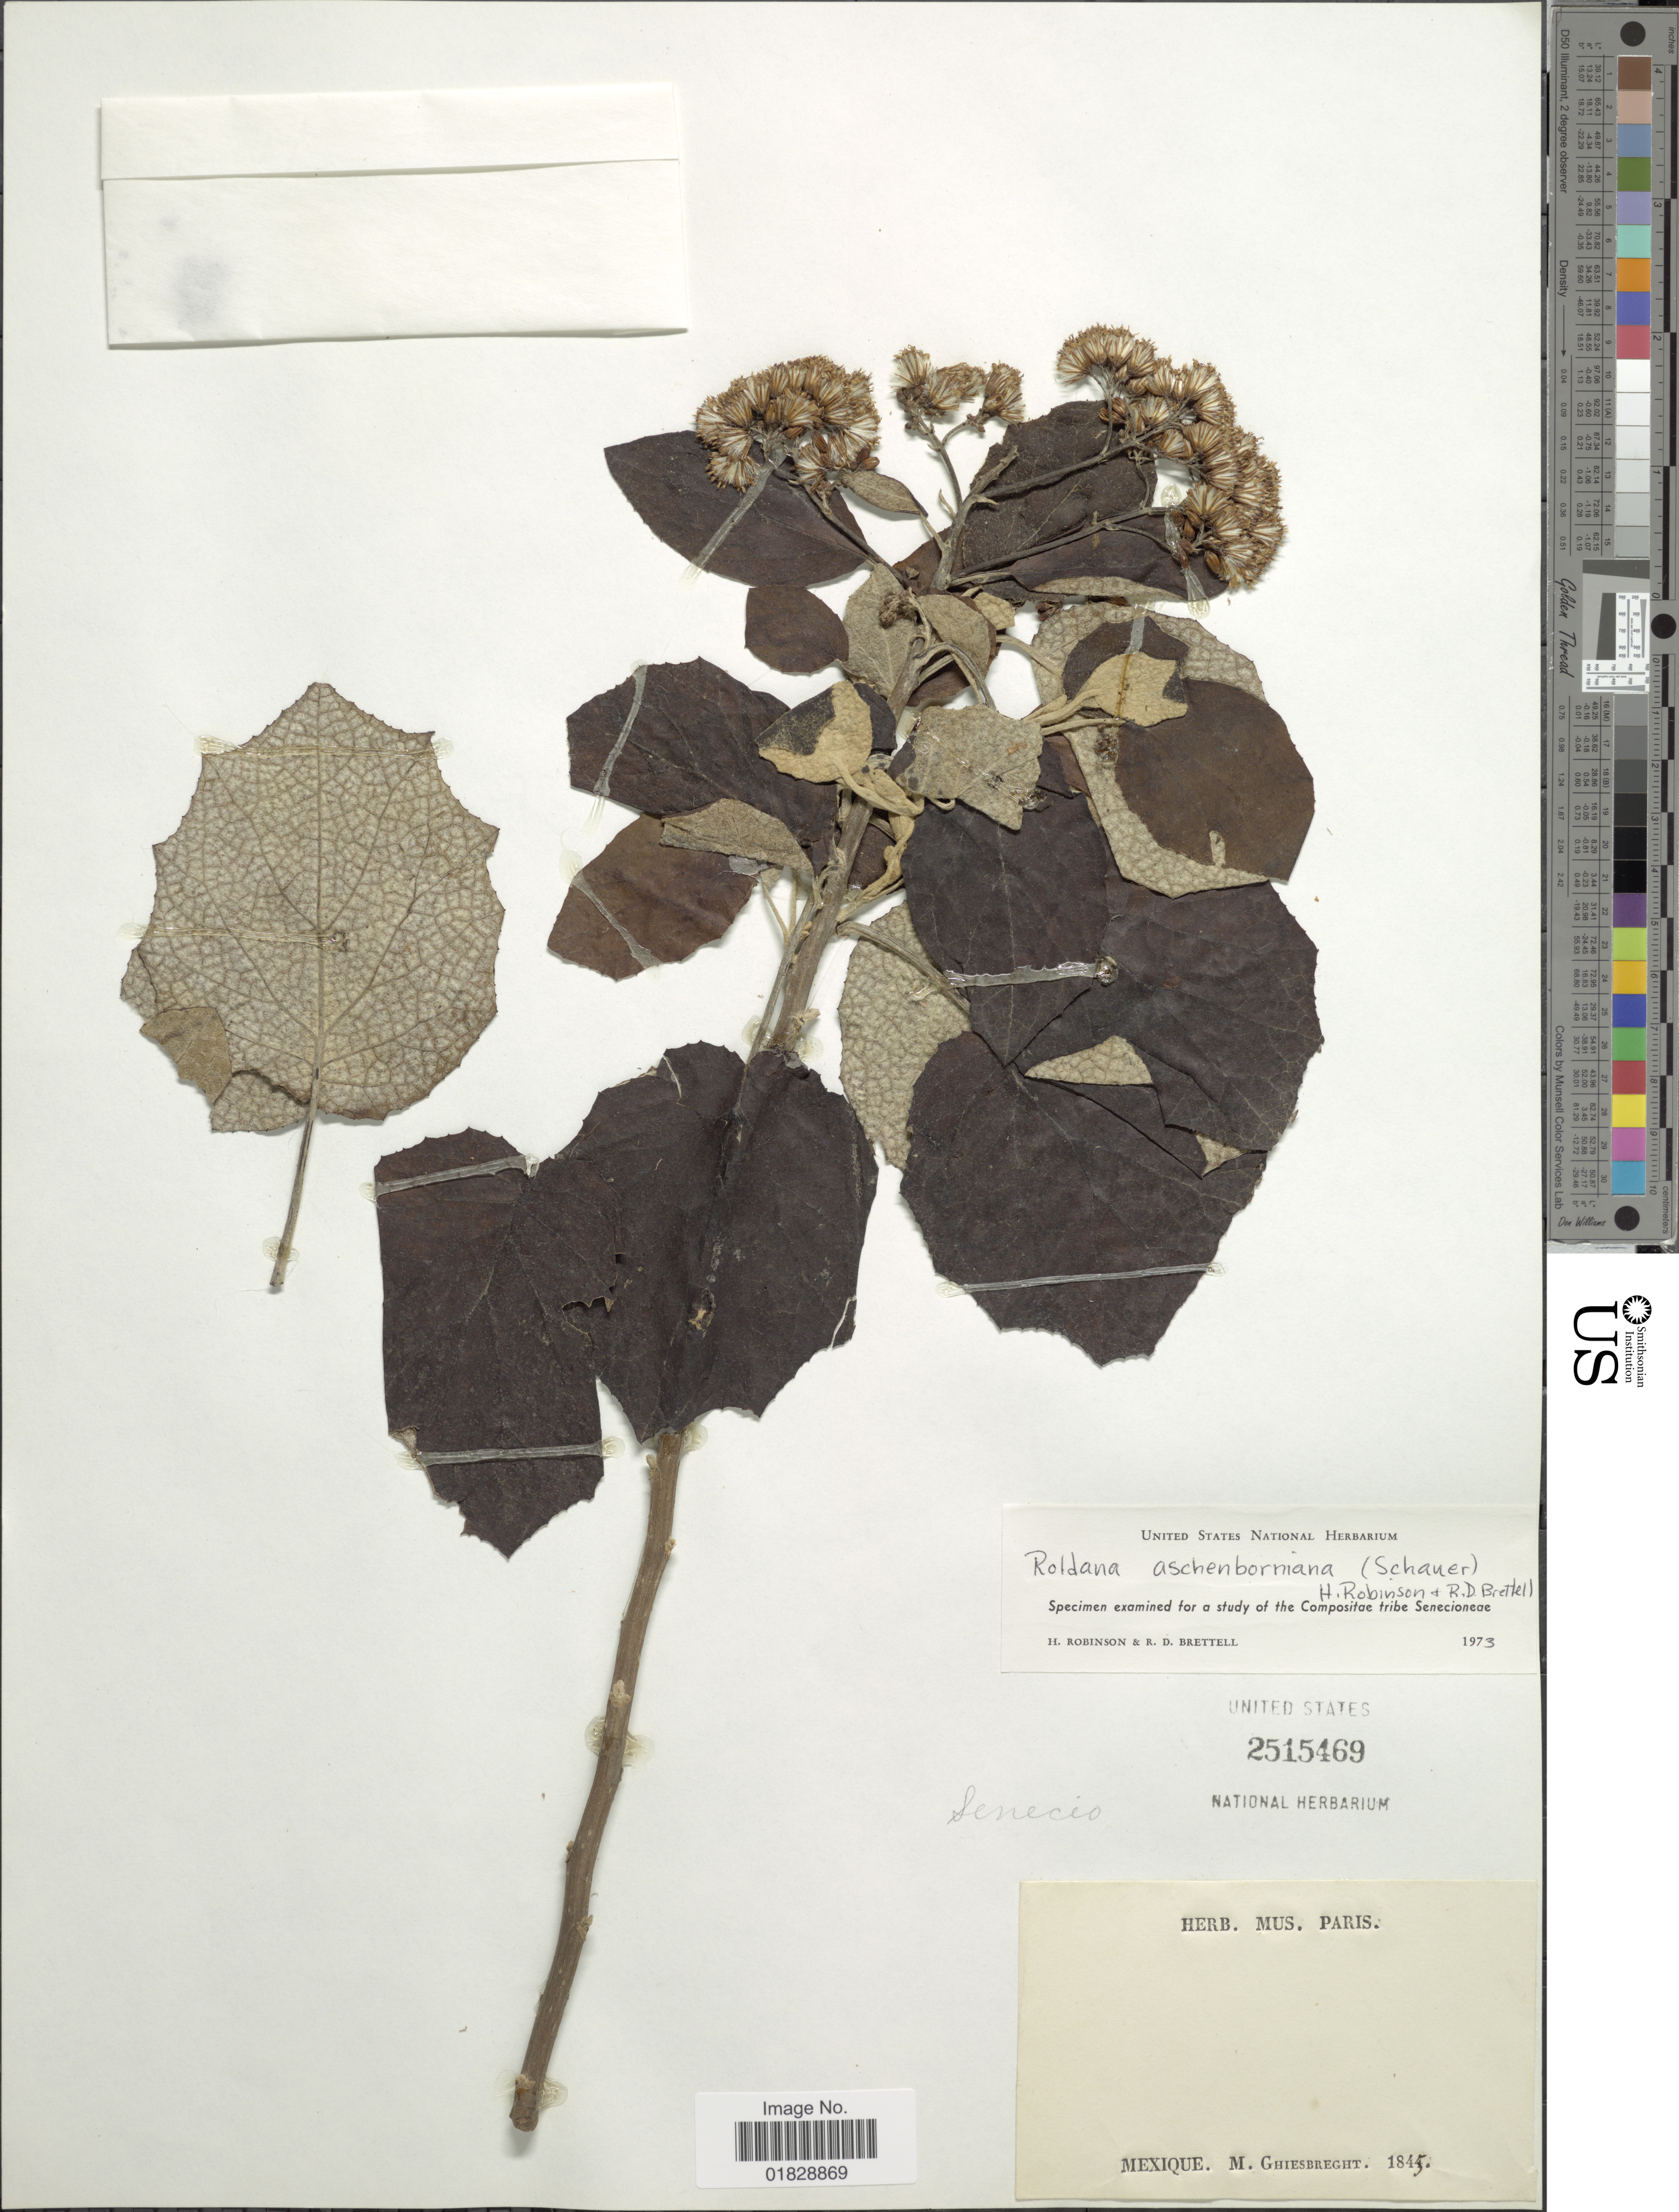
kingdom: Plantae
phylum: Tracheophyta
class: Magnoliopsida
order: Asterales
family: Asteraceae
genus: Roldana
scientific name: Roldana aschenborniana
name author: (S. Schauer) H. Rob. & Brettell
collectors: M. Ghiesbreght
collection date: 1845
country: Mexico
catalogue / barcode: US 2515469